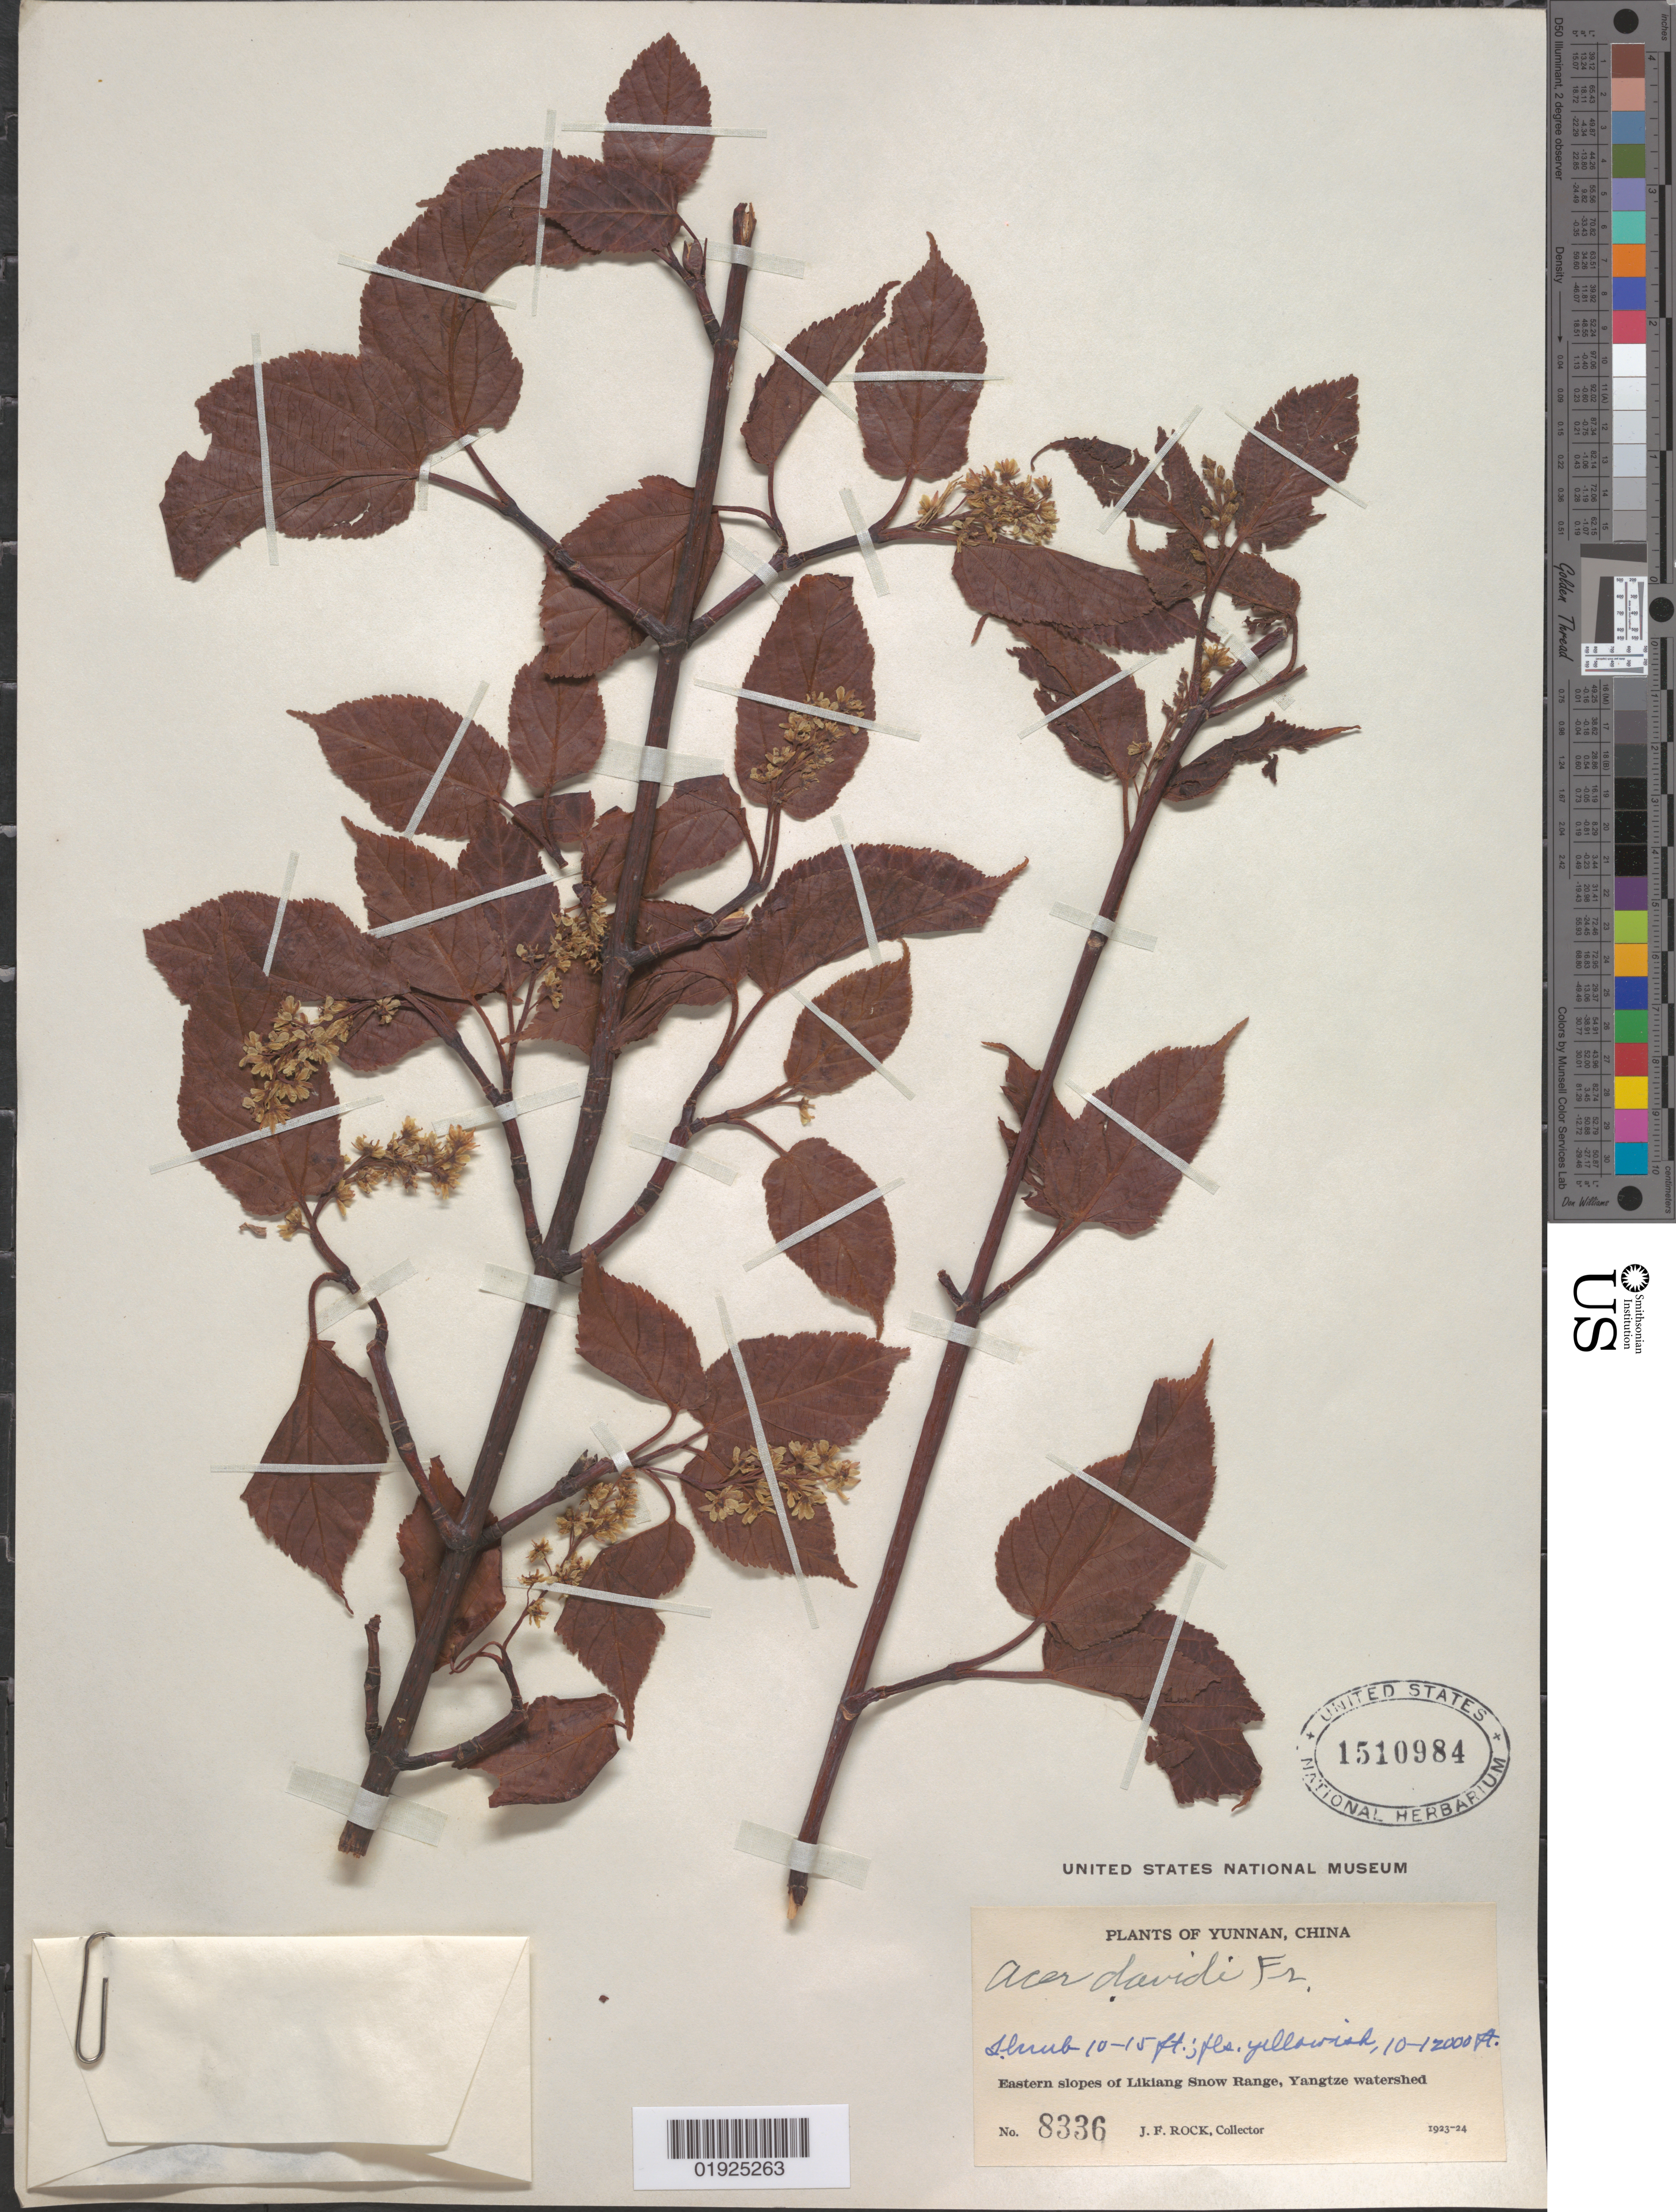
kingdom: Plantae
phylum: Tracheophyta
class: Magnoliopsida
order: Sapindales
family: Sapindaceae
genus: Acer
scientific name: Acer sikkimense subsp. davidii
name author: (Franch.) Wesm.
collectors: J. F. Rock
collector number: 8336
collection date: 1923/1924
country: China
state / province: Yunnan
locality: Likiang Snow Range, eastern slopes; Yangtze watershed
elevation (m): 3048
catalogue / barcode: US 1510984